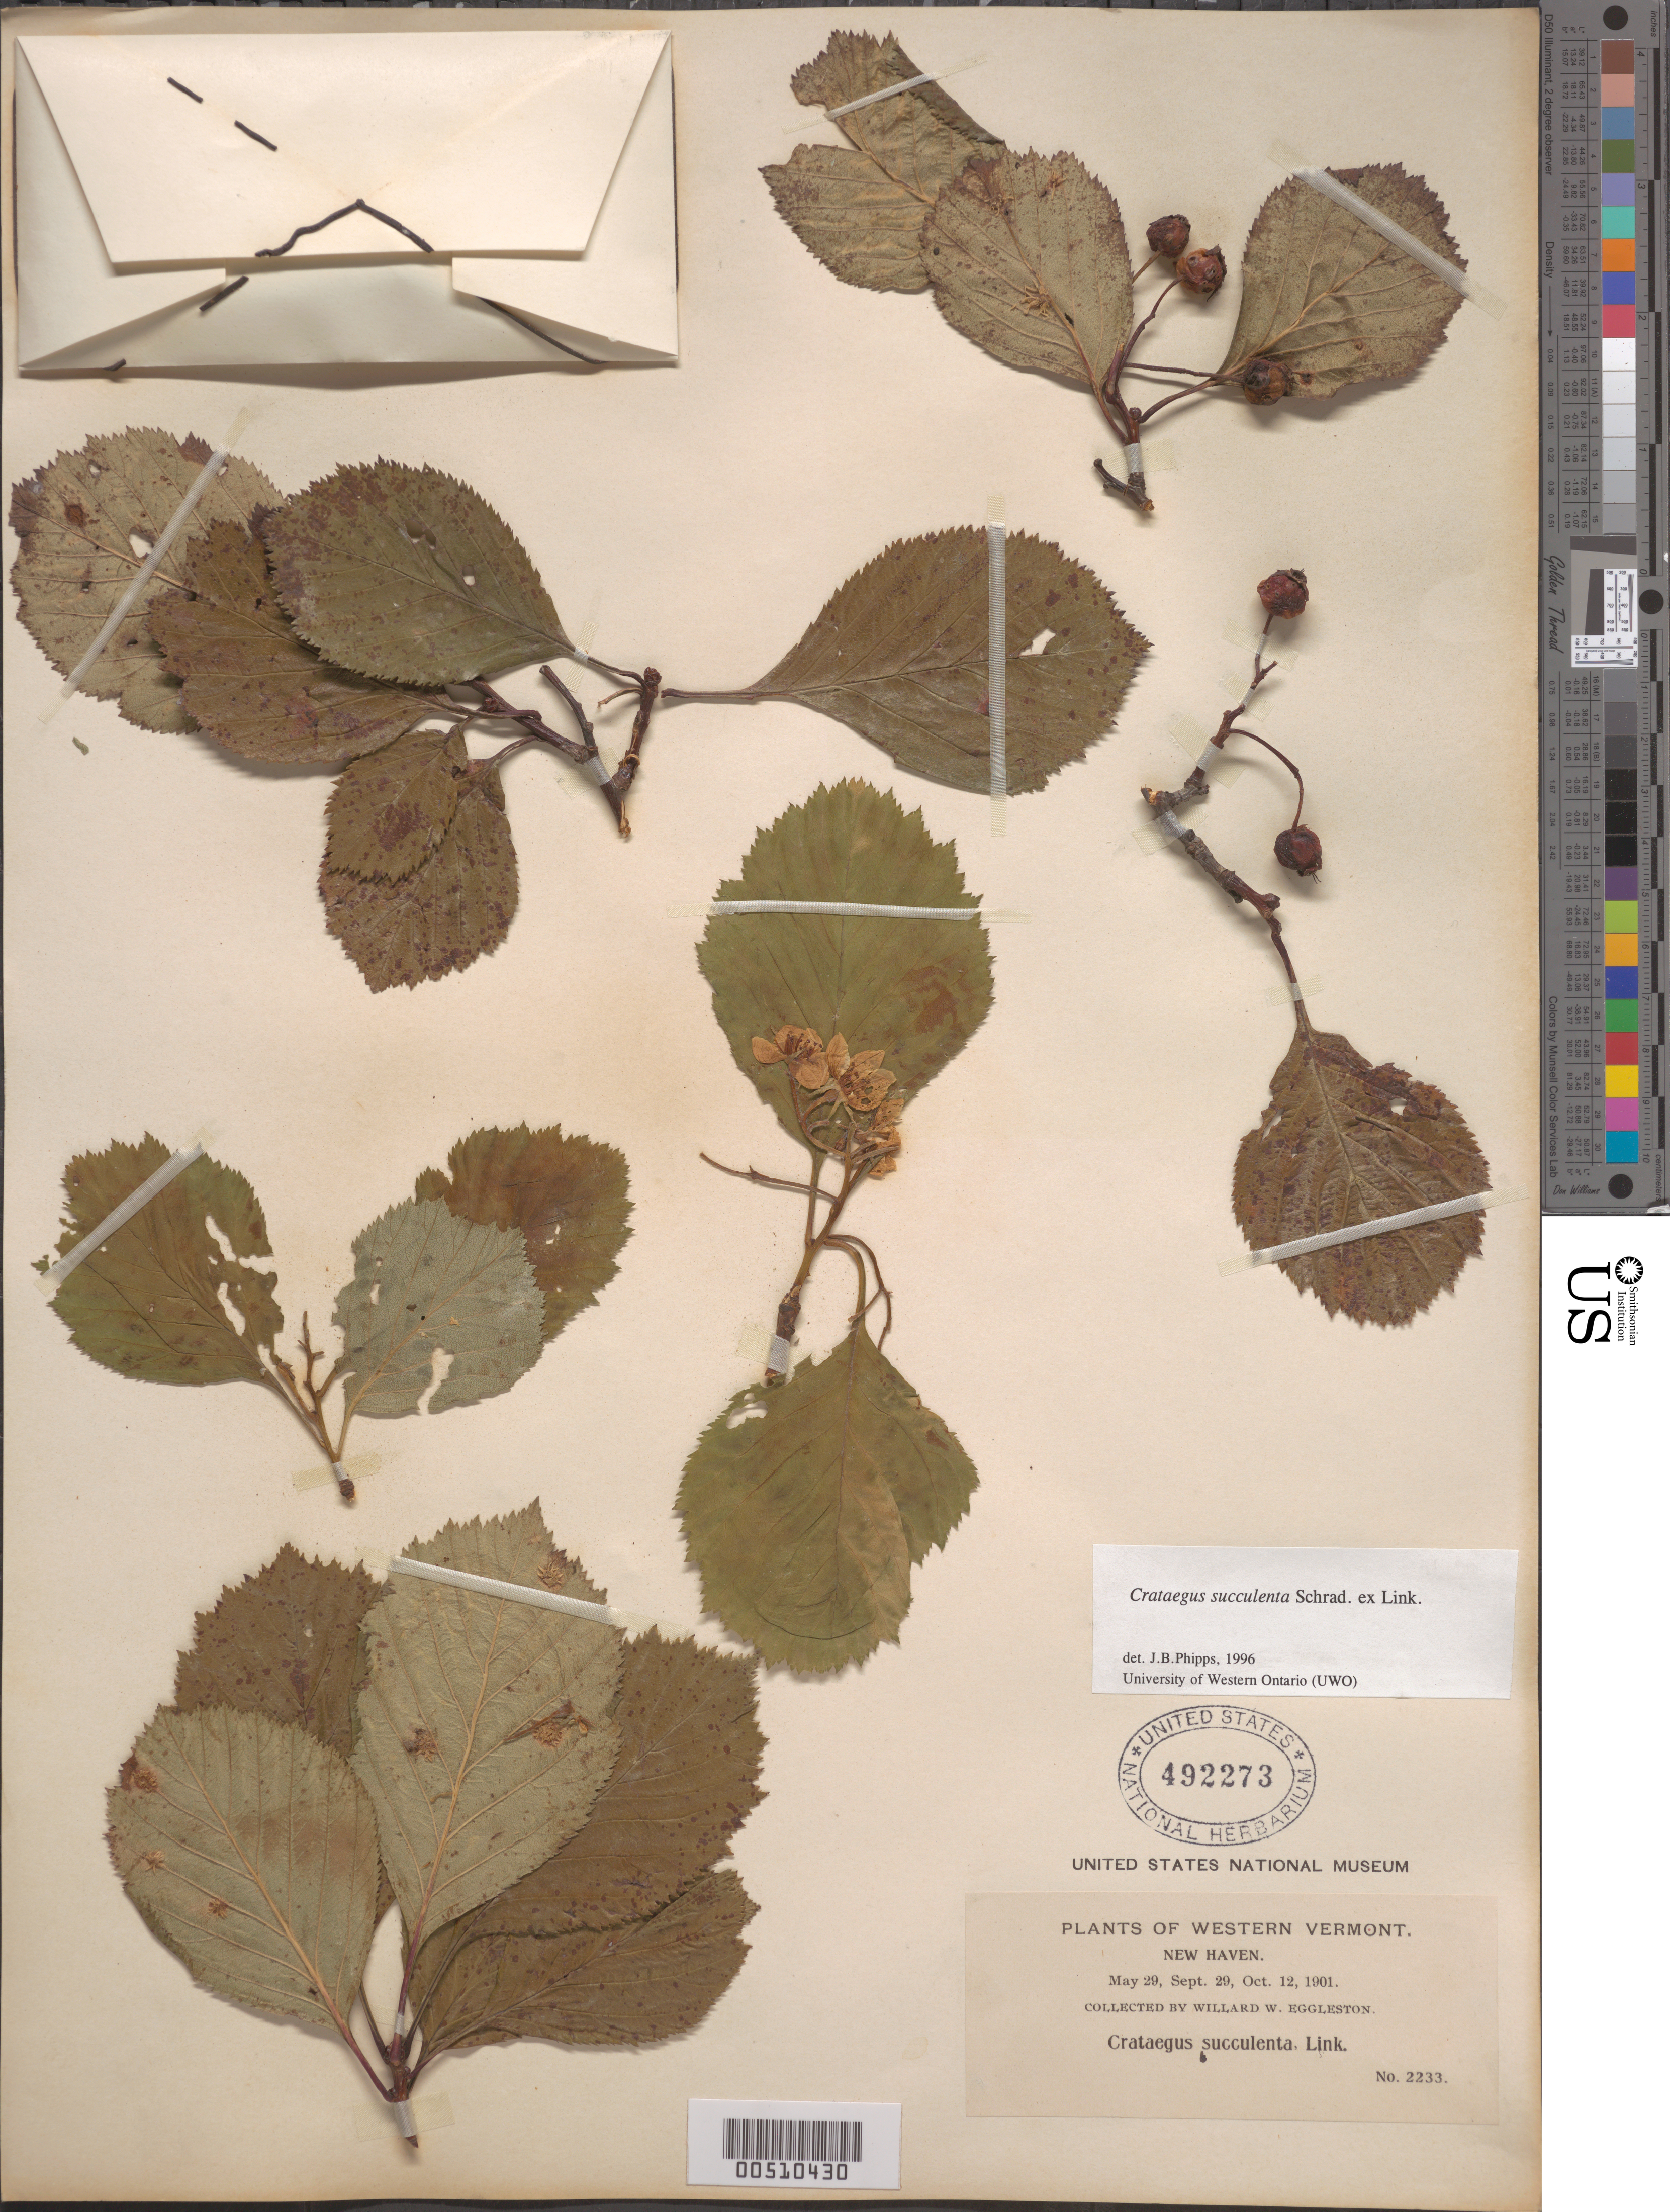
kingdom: Plantae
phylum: Tracheophyta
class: Magnoliopsida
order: Rosales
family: Rosaceae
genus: Crataegus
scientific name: Crataegus succulenta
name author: Schrad. ex Link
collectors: W. W. Eggleston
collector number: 2233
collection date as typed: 29 May 1901 and 12 Oct 1901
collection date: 1901-05-29,1901-10-12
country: United States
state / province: Vermont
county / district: Addison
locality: New Haven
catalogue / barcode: US 492273